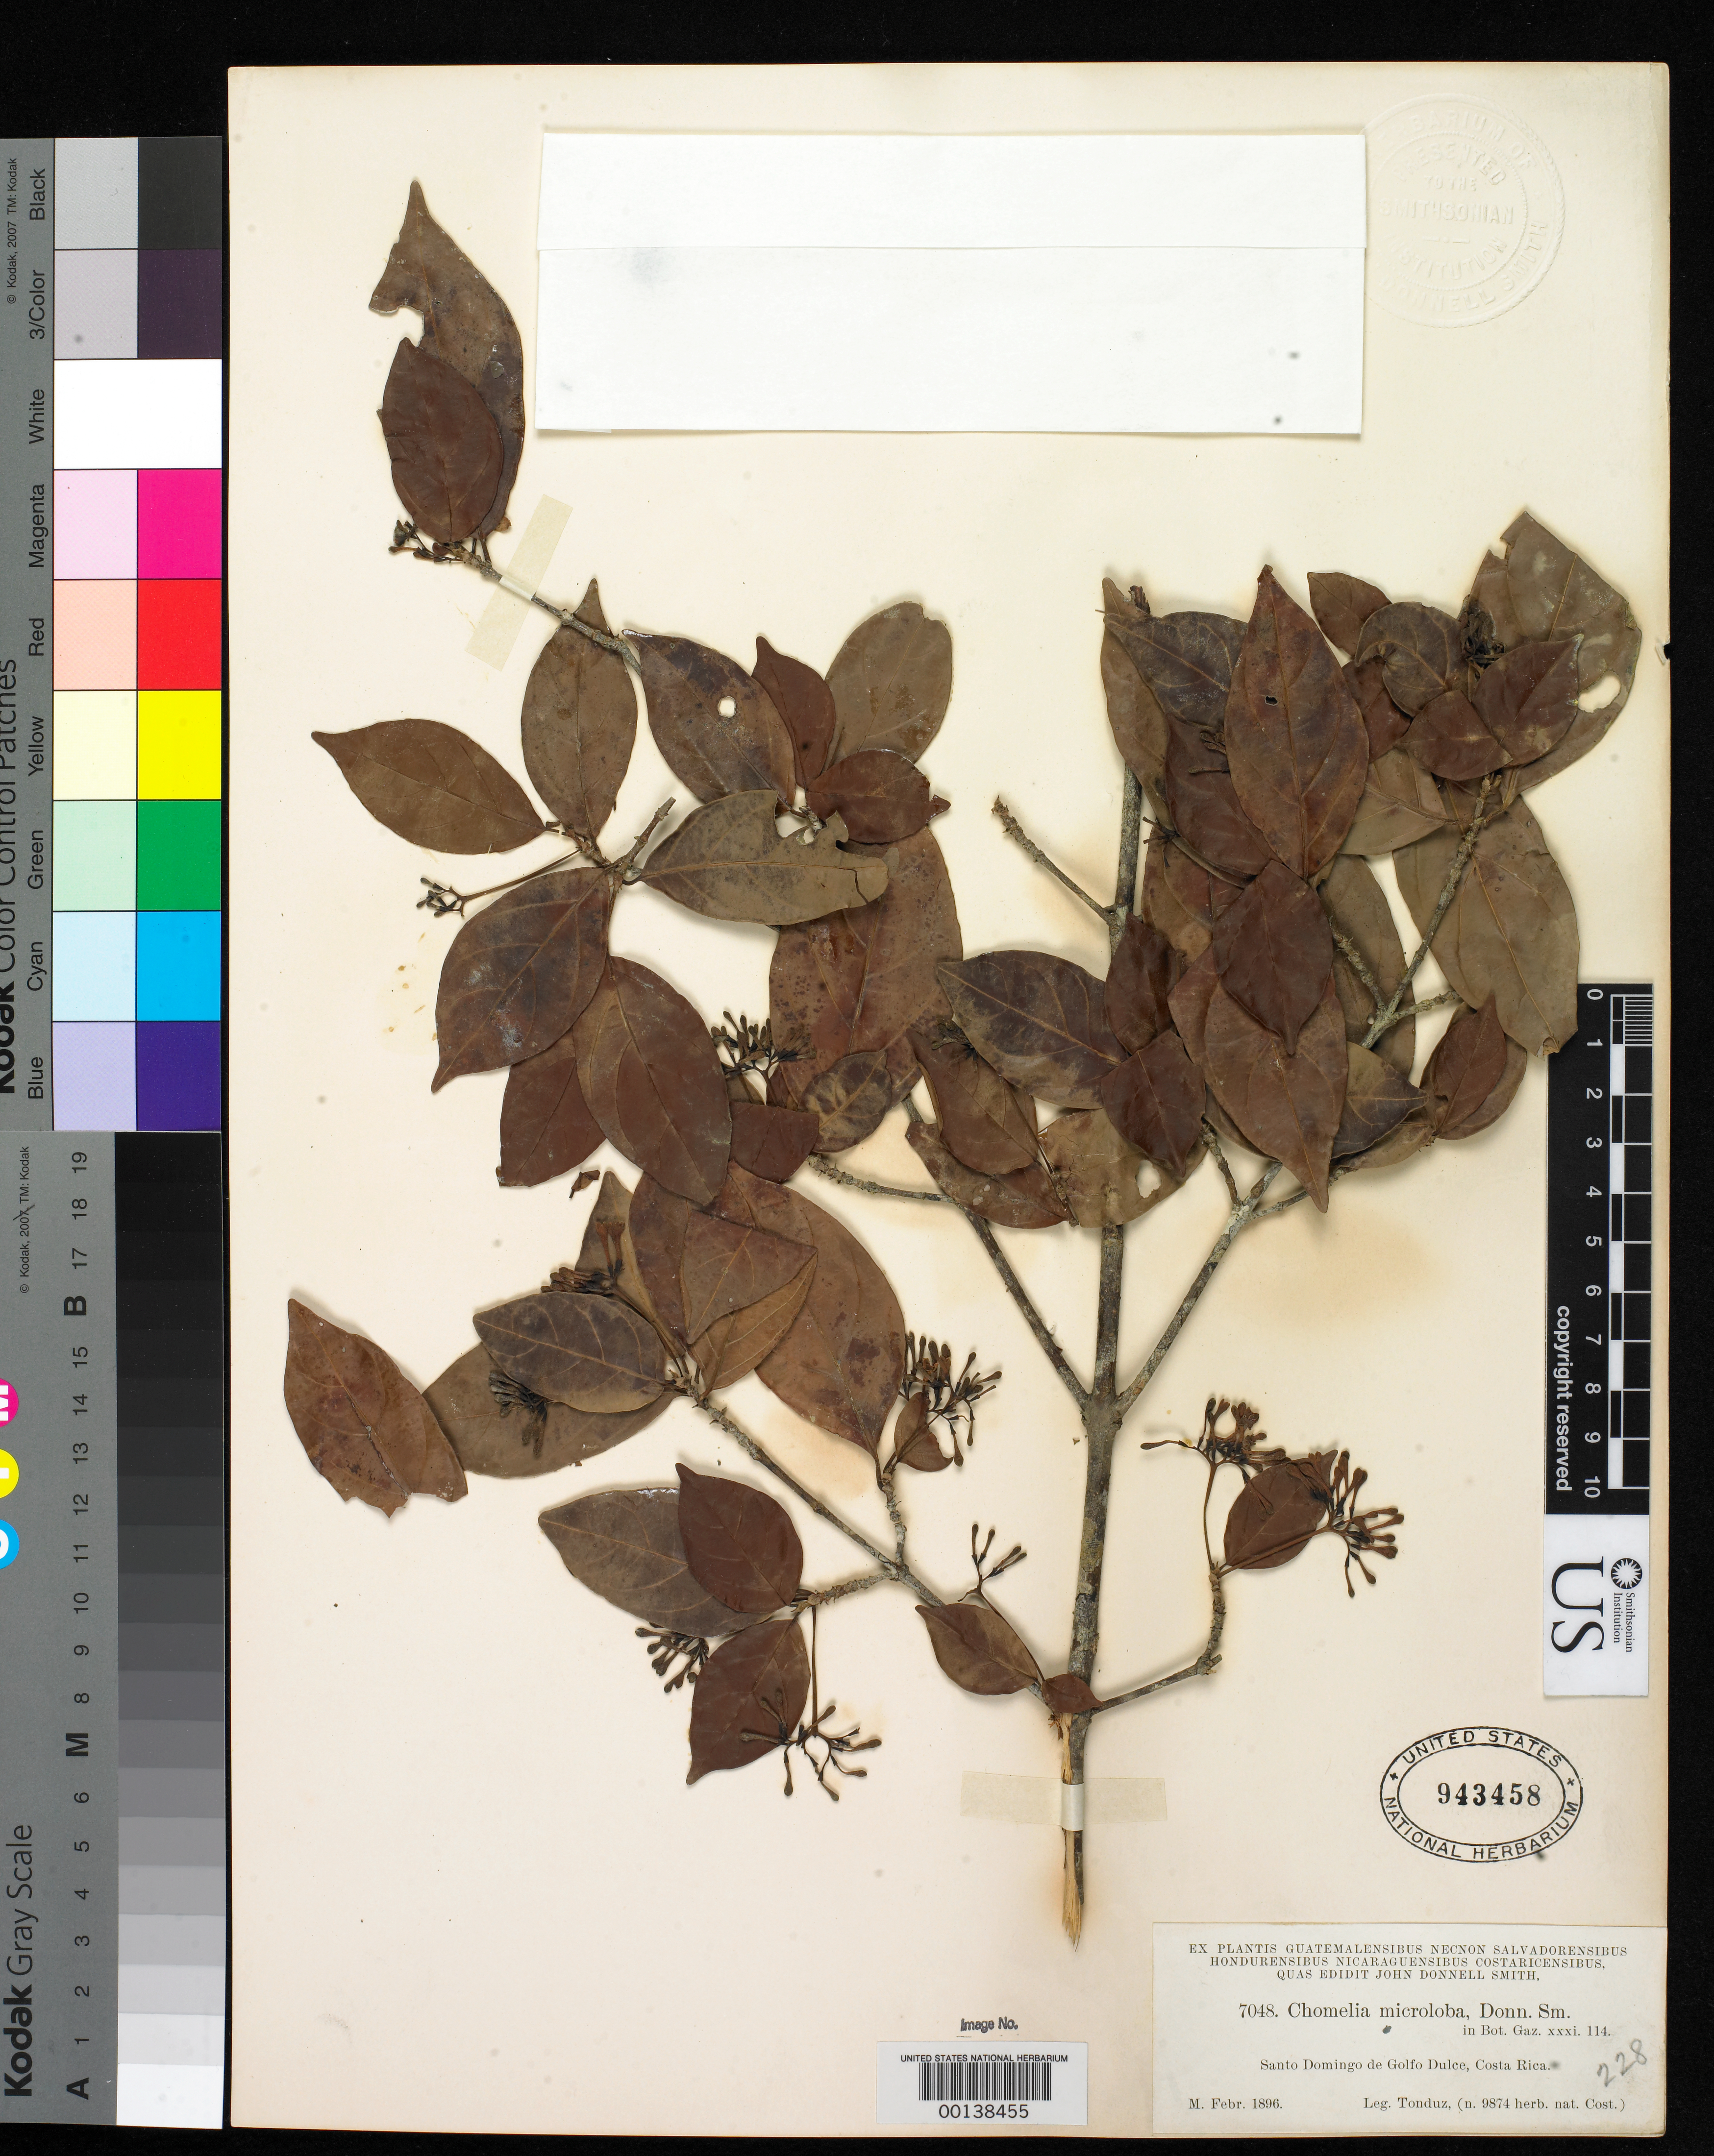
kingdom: Plantae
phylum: Tracheophyta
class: Magnoliopsida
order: Gentianales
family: Rubiaceae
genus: Chomelia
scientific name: Chomelia microloba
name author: Donn. Sm.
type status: Type Collection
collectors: A. Tonduz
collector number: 7048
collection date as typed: Feb 1896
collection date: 1896-02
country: Costa Rica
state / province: Puntarenas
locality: Santo Domingo de Golfo Dulce.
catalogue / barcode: US 943458